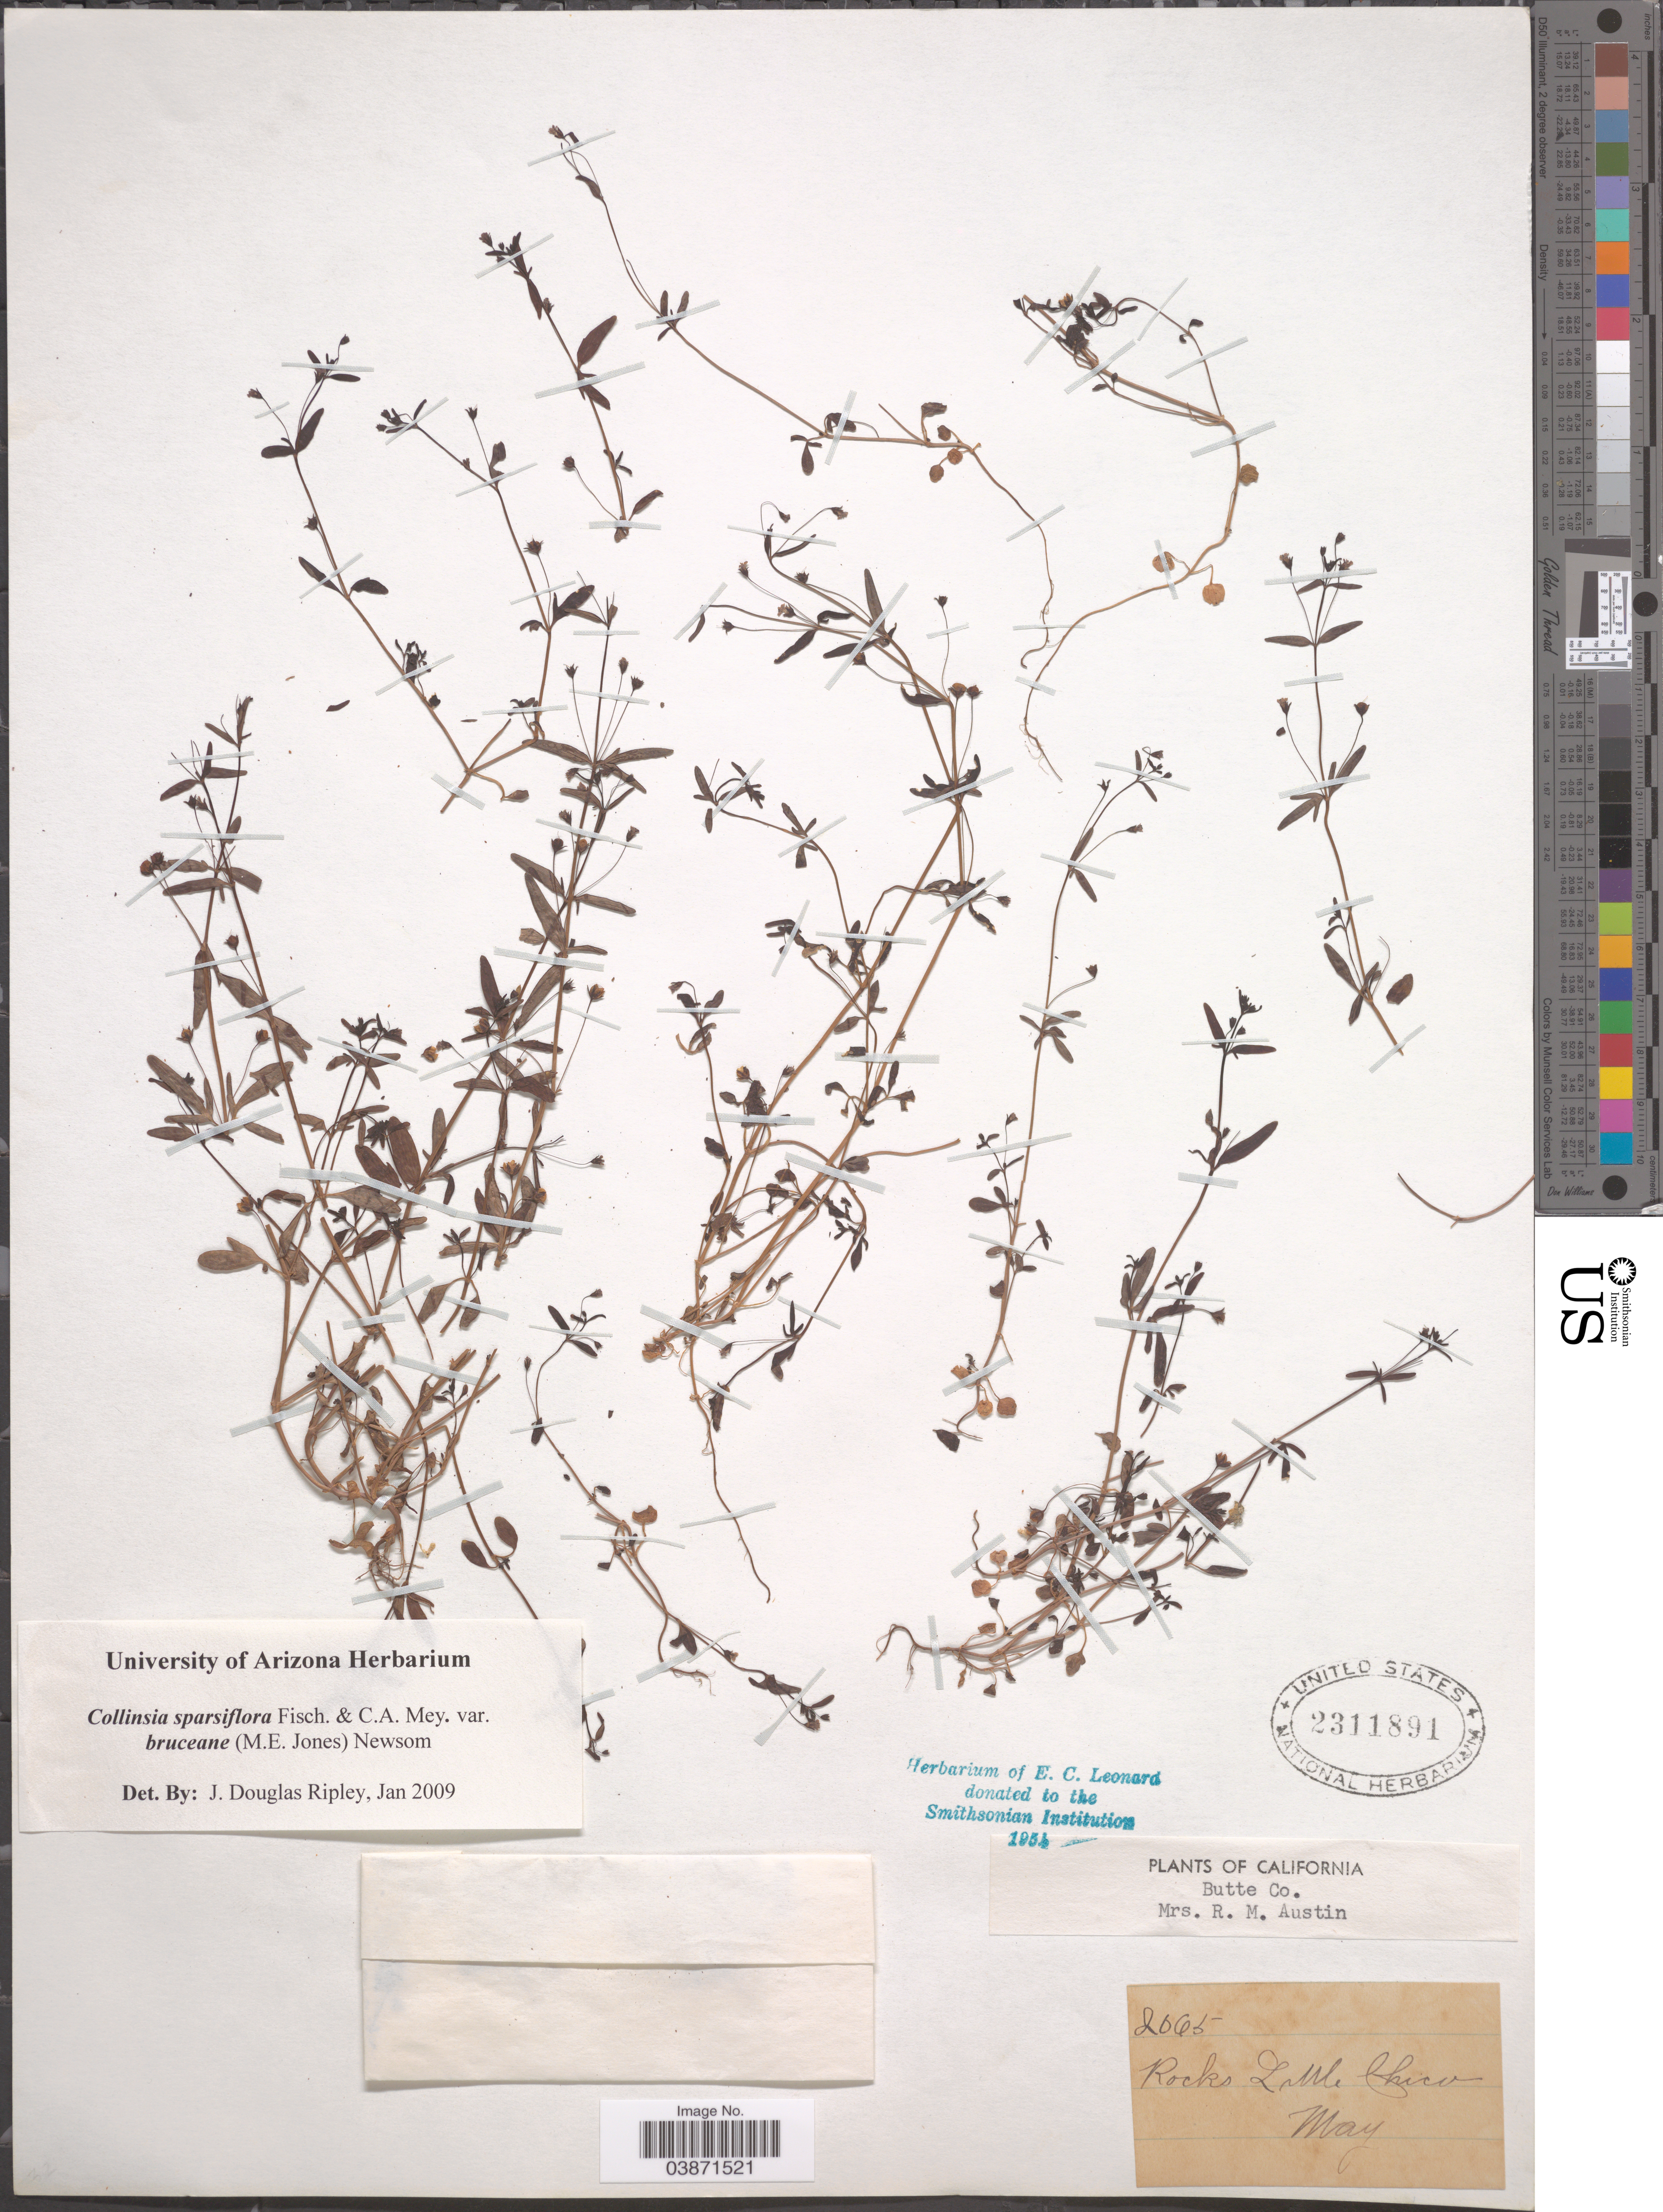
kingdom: Plantae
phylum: Tracheophyta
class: Magnoliopsida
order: Lamiales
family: Plantaginaceae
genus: Collinsia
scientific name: Collinsia sparsiflora var. brucae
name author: (M.E. Jones) Newsom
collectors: R. Austin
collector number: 2065*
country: United States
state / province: California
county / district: Butte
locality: Butte Co. Rocks Little Chico.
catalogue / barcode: US 2311891